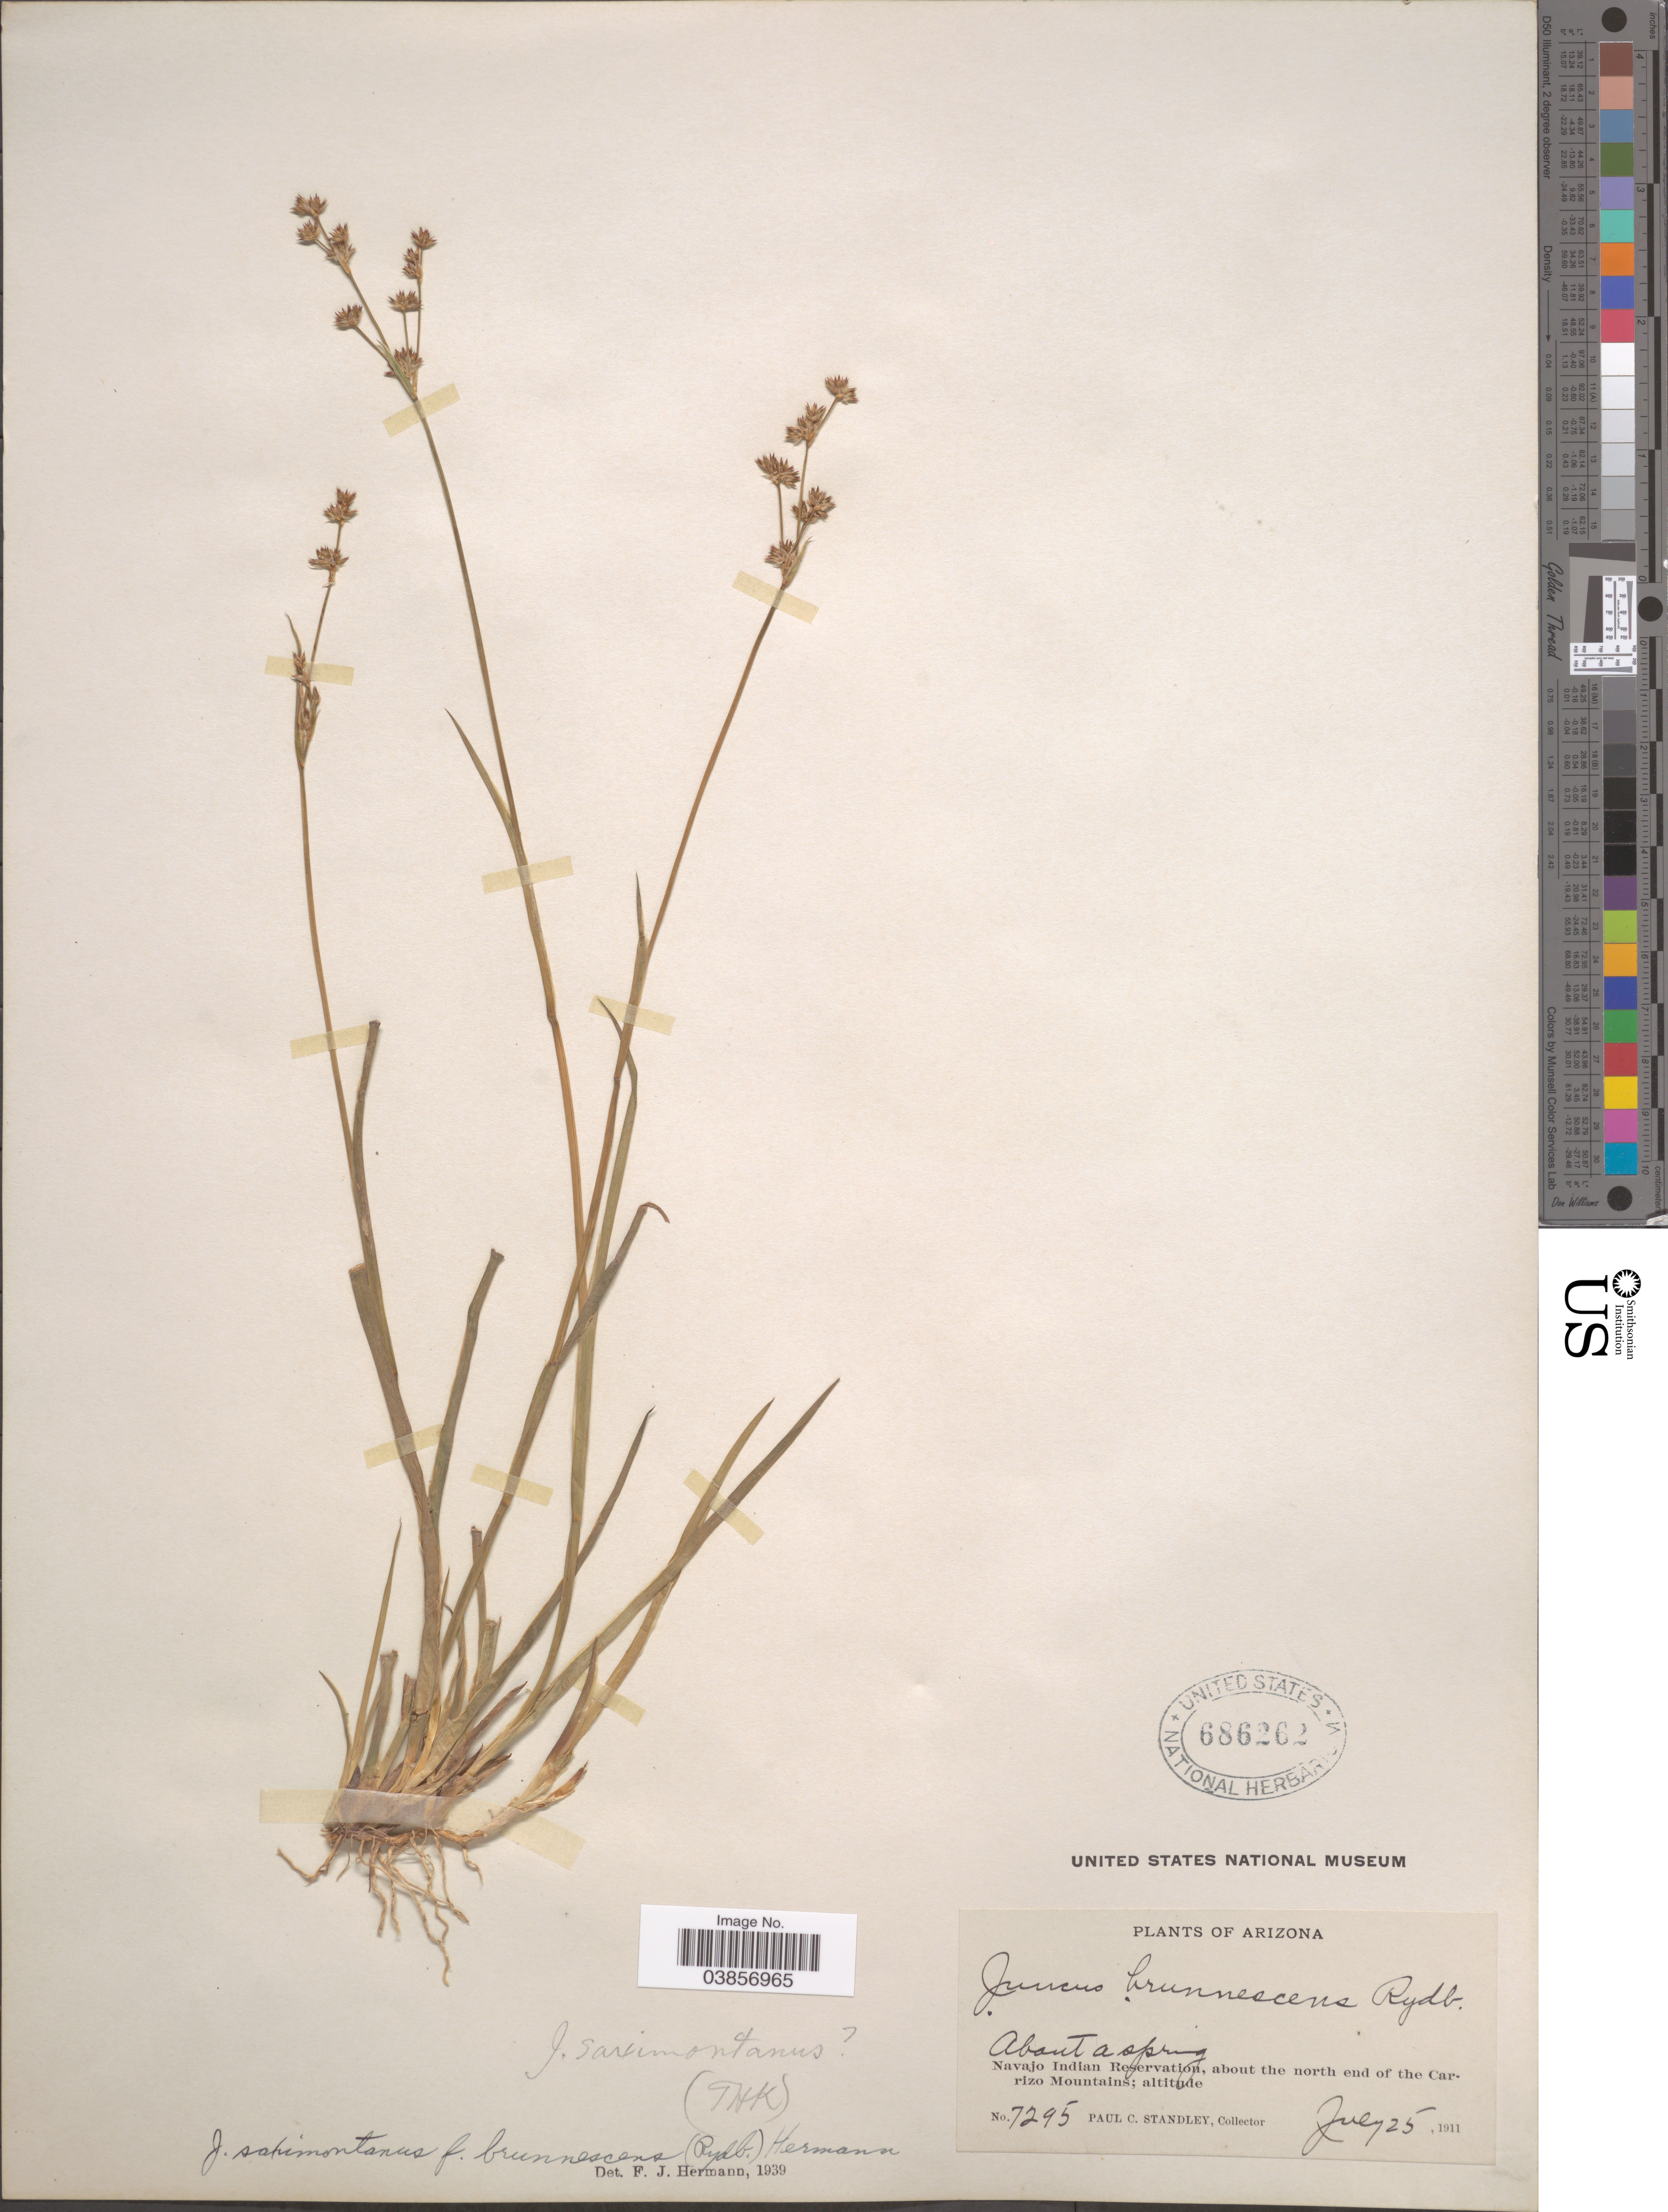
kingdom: Plantae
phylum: Tracheophyta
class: Liliopsida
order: Poales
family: Juncaceae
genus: Juncus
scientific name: Juncus saximontanus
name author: A. Nelson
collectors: P. C. Standley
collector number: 7295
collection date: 1911-07-25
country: United States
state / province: Arizona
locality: About a spring. Navajo Indian Reservation, about the north end of the Carrizo Mountains.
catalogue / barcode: US 686262